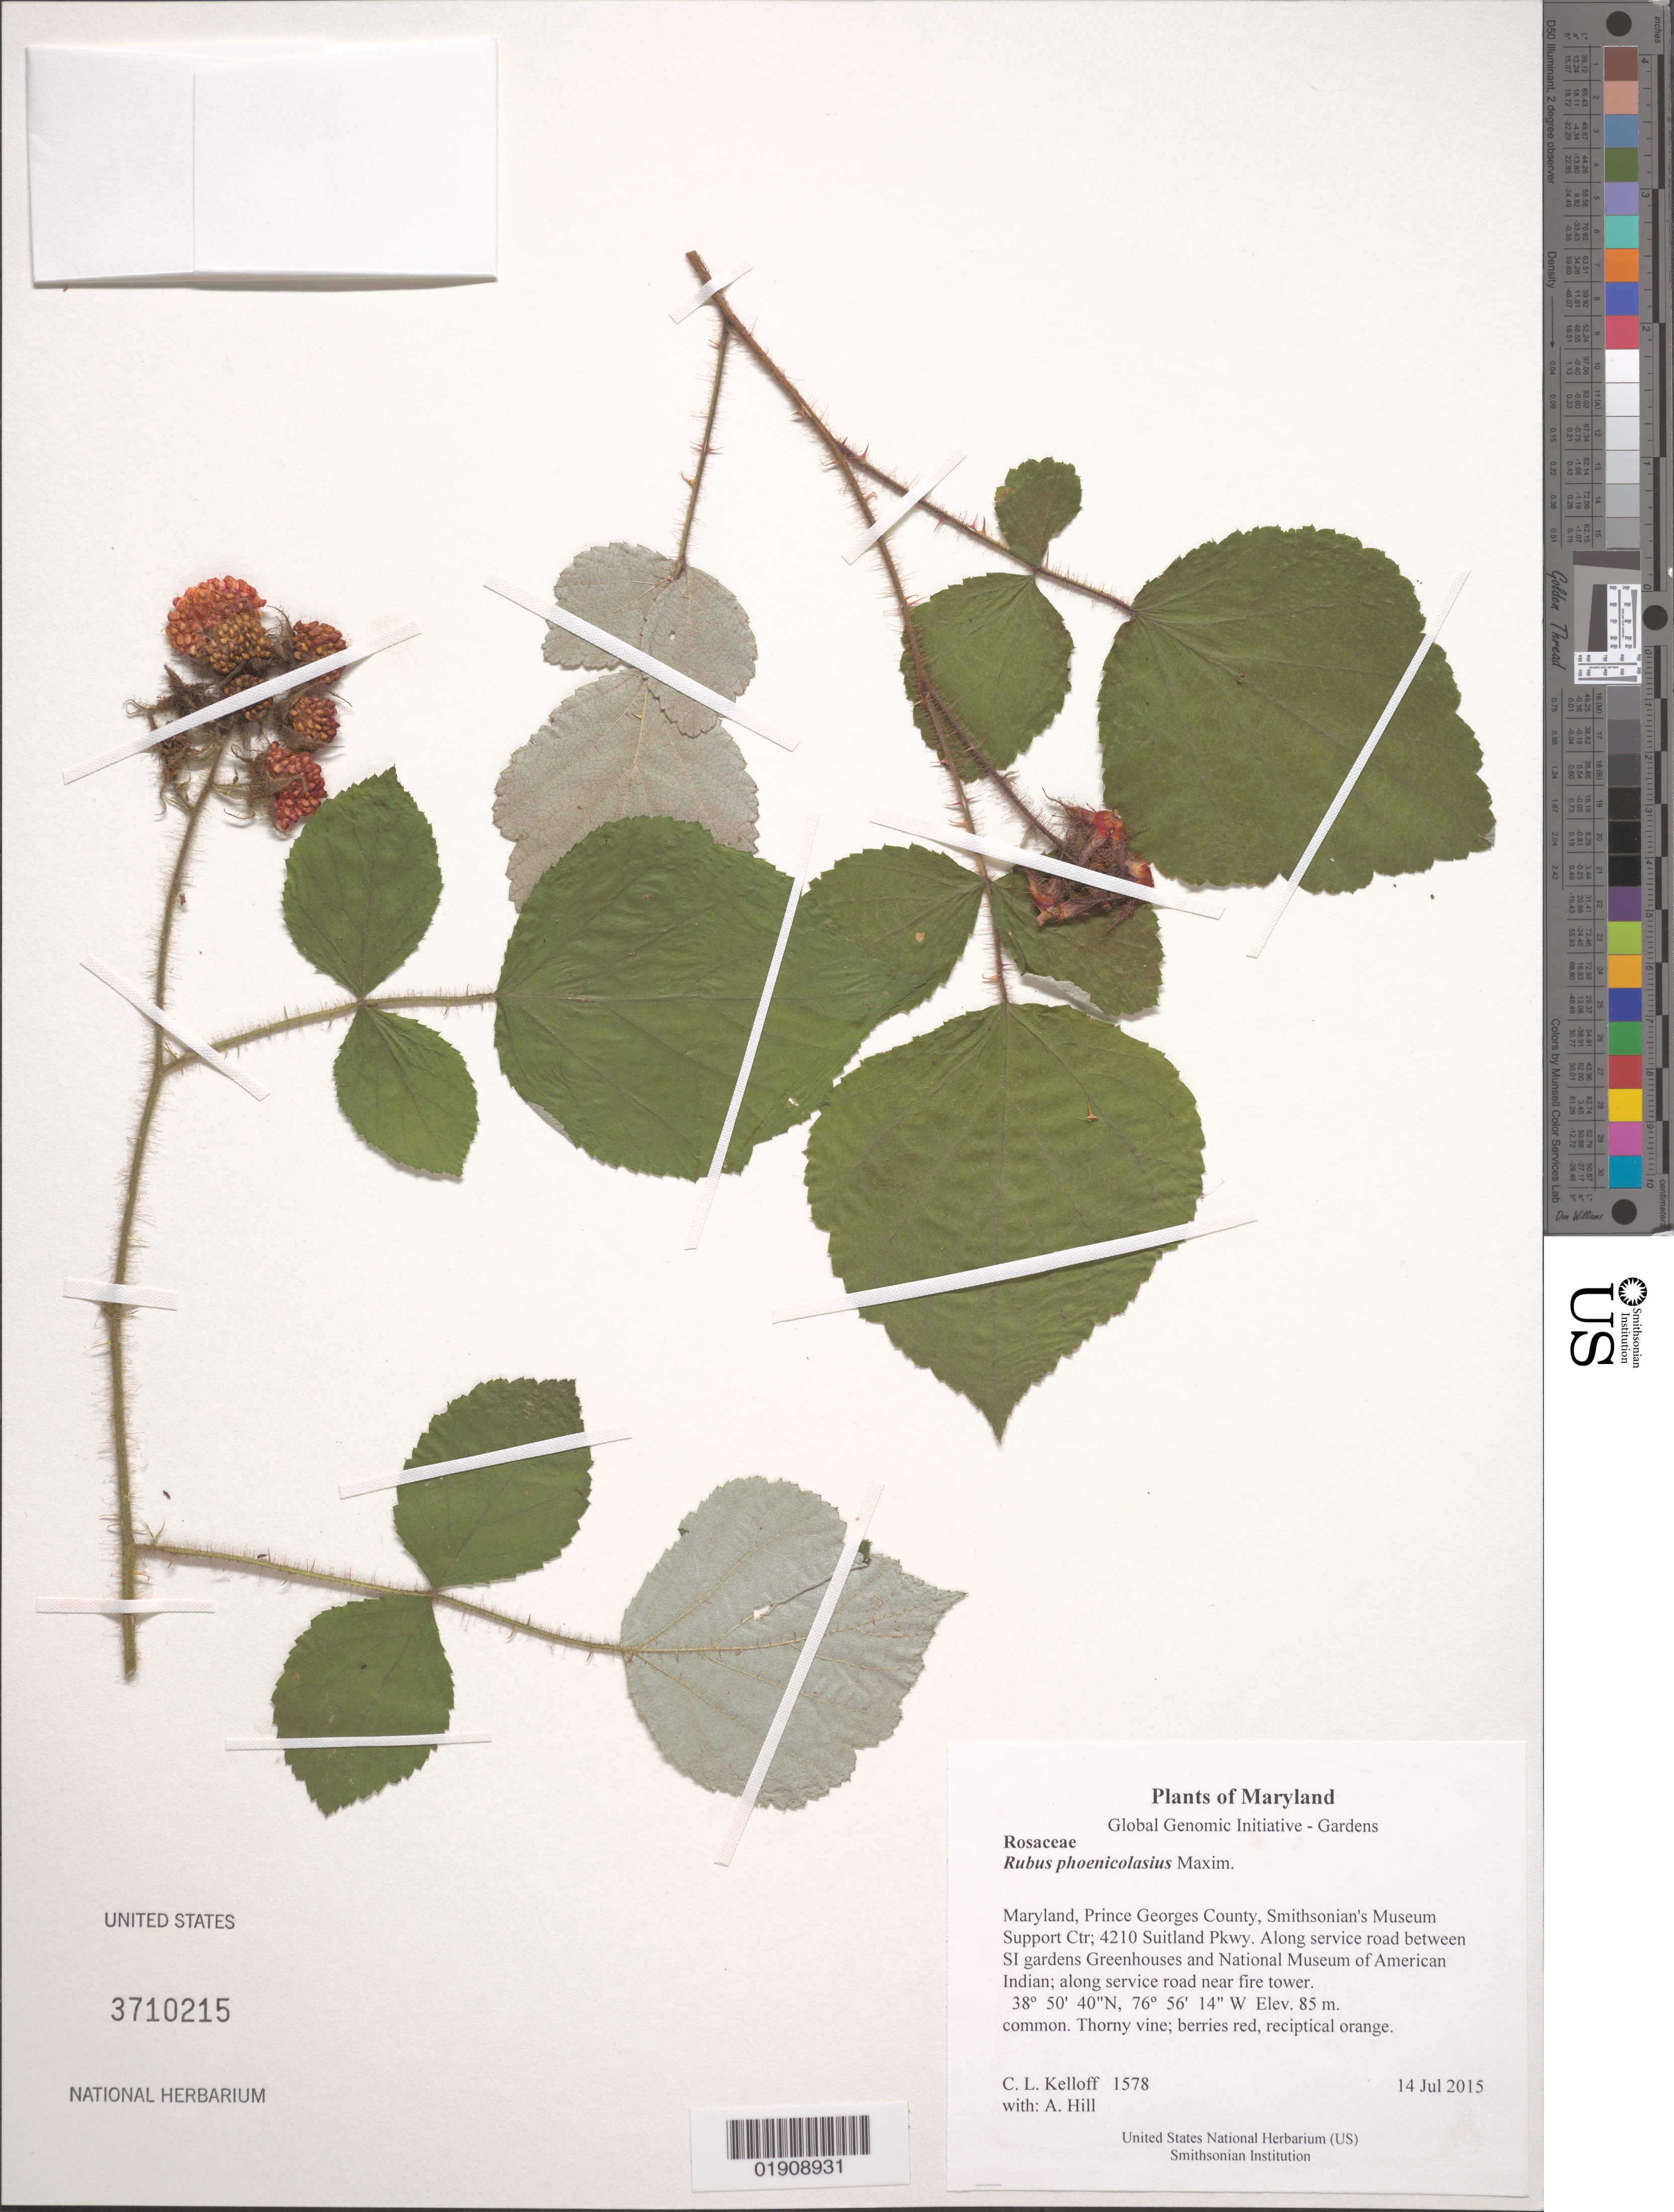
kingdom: Plantae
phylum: Tracheophyta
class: Magnoliopsida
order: Rosales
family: Rosaceae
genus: Rubus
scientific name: Rubus phoenicolasius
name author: Maxim.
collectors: C. L. Kelloff & A. Hill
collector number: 1578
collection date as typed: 14 Jul 2015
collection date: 2015-07-14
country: United States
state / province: Maryland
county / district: Prince George's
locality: Smithsonian's Museum Support Ctr; 4210 Suitland Pkwy. Along service road between SI gardens Greenhouses and National Museum of American Indian; along service road near fire tower.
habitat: common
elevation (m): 85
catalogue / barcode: US 3710215